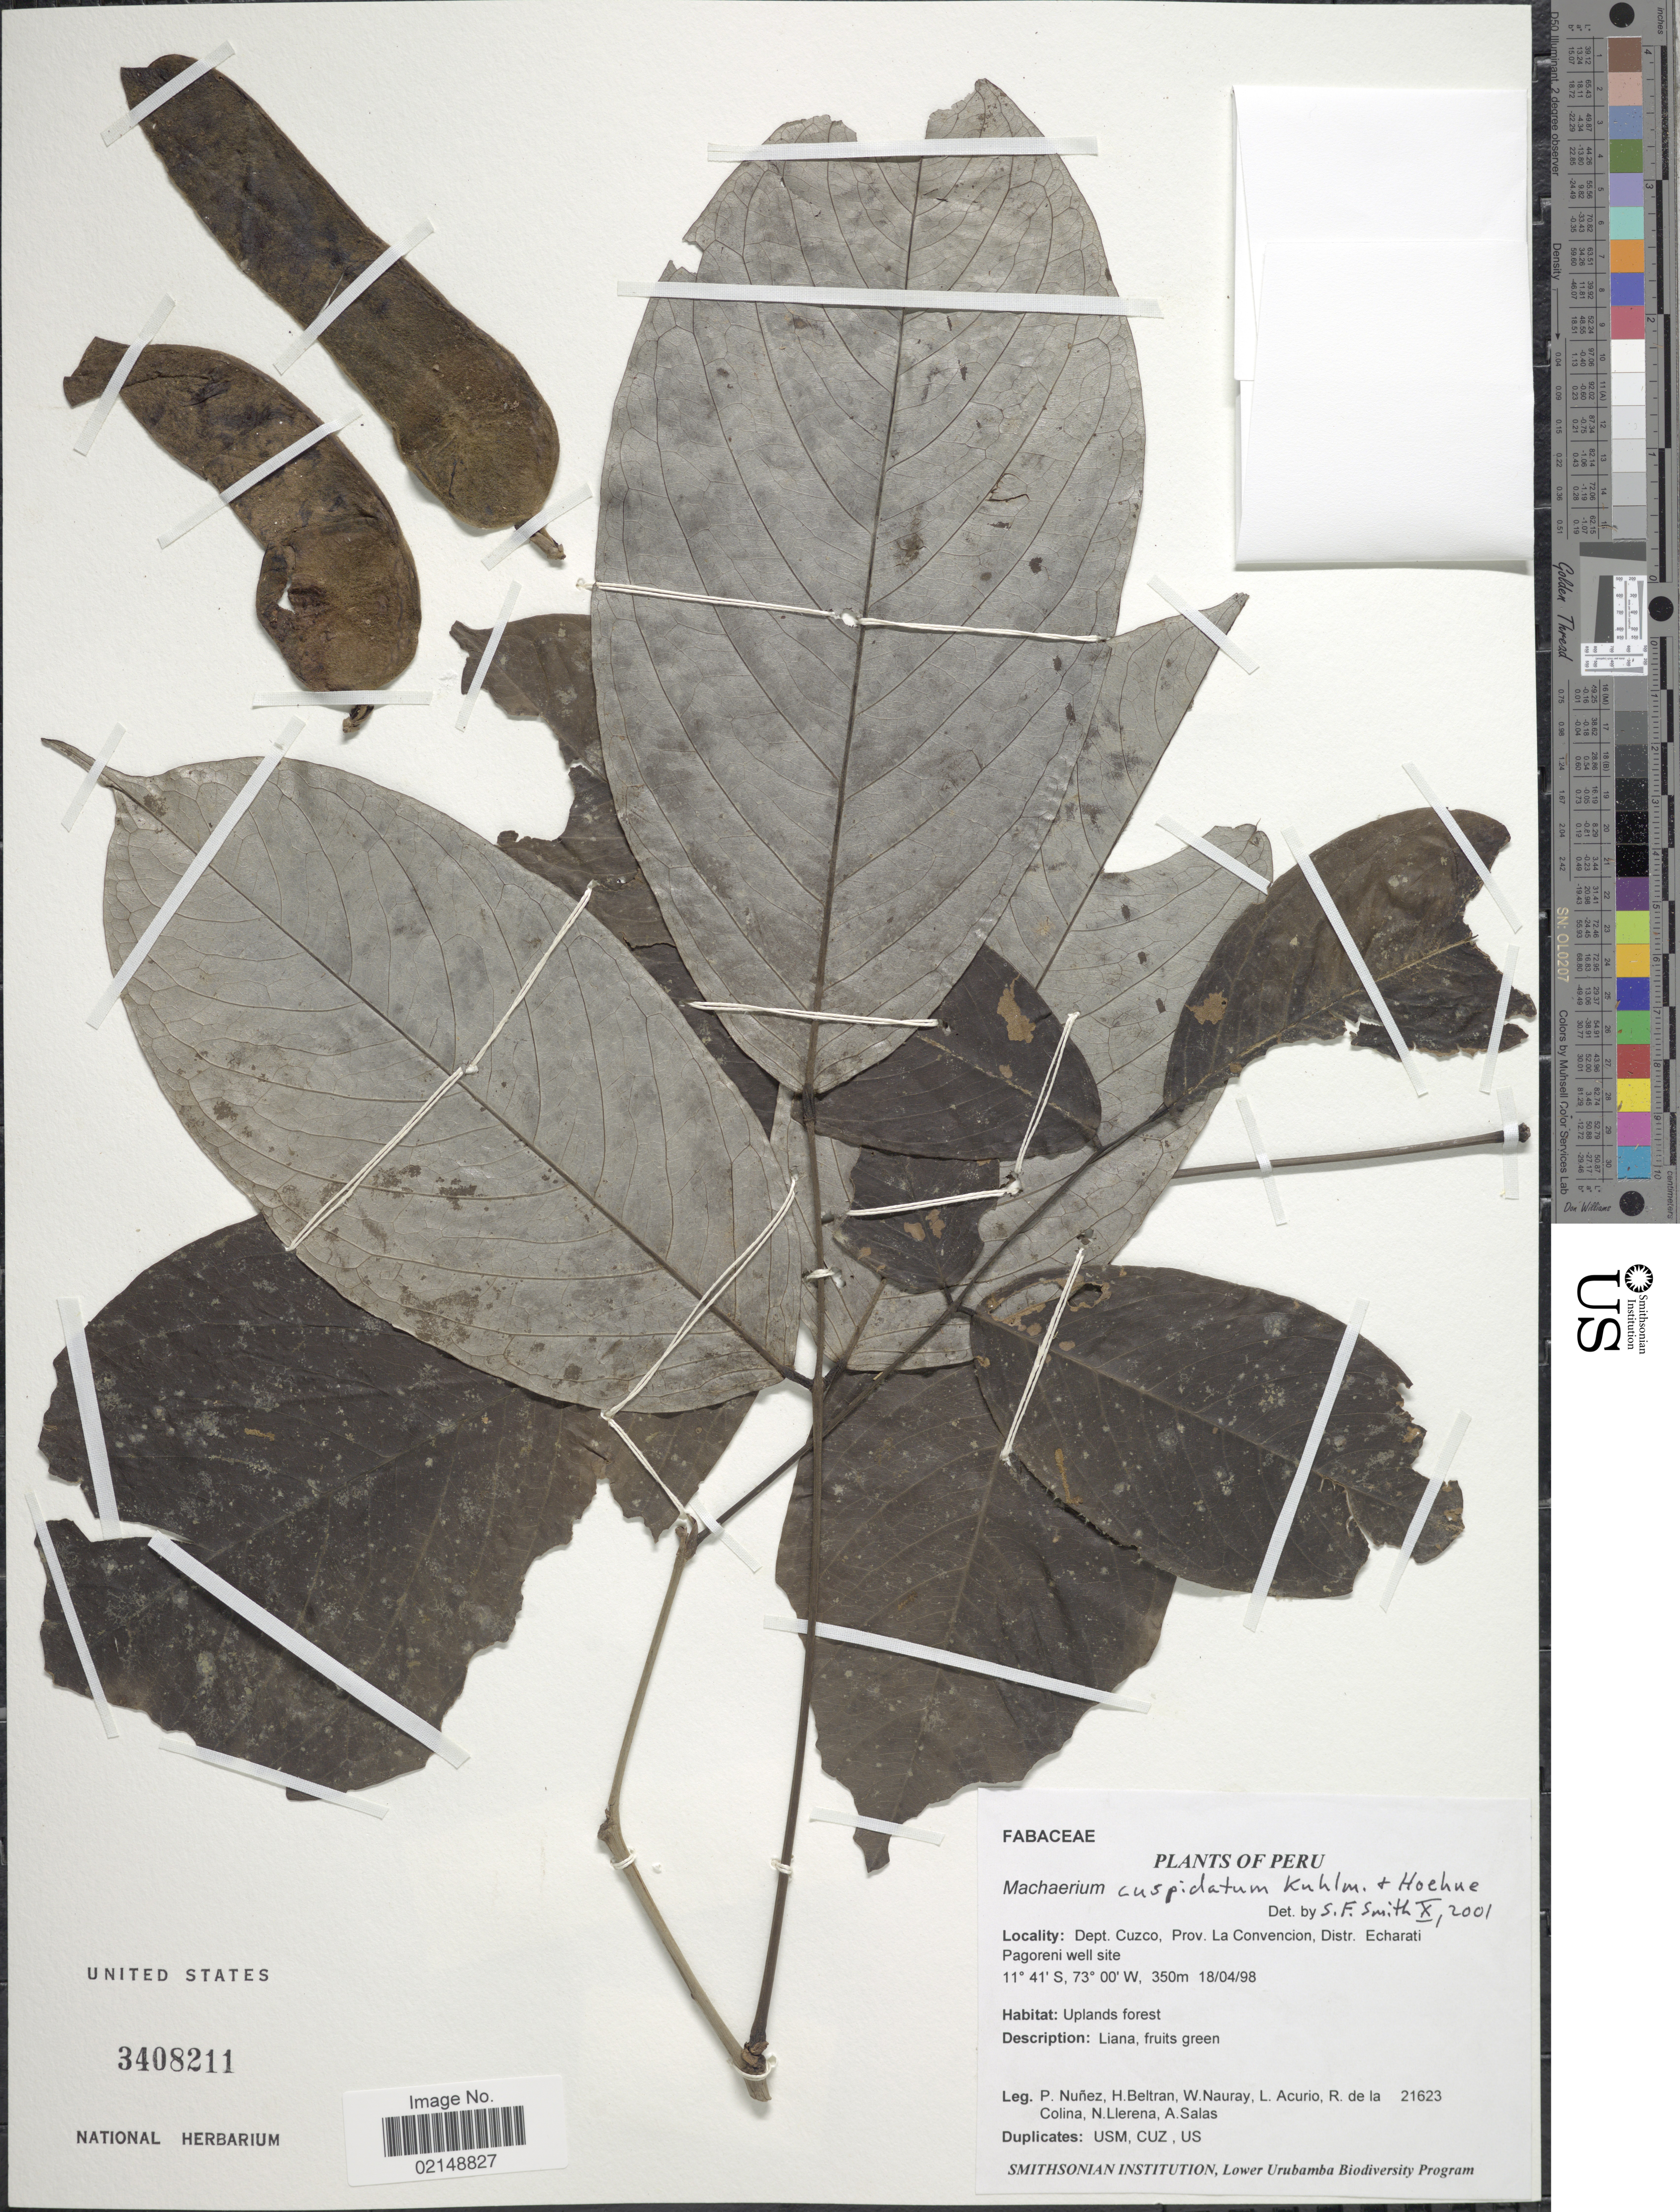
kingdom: Plantae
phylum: Tracheophyta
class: Magnoliopsida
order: Fabales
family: Fabaceae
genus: Machaerium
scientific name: Machaerium cuspidatum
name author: Kuhlm. & Hoehne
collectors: P. Nuñez V., H. Beltran, W. Nauray, L. Acurio & et al.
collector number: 21623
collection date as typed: Transcribed d/m/y: 18/4/98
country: Peru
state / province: Cusco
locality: Prov. La Convencion, Distr. Echarati Pagoreni well site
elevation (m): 350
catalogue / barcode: US 3408211